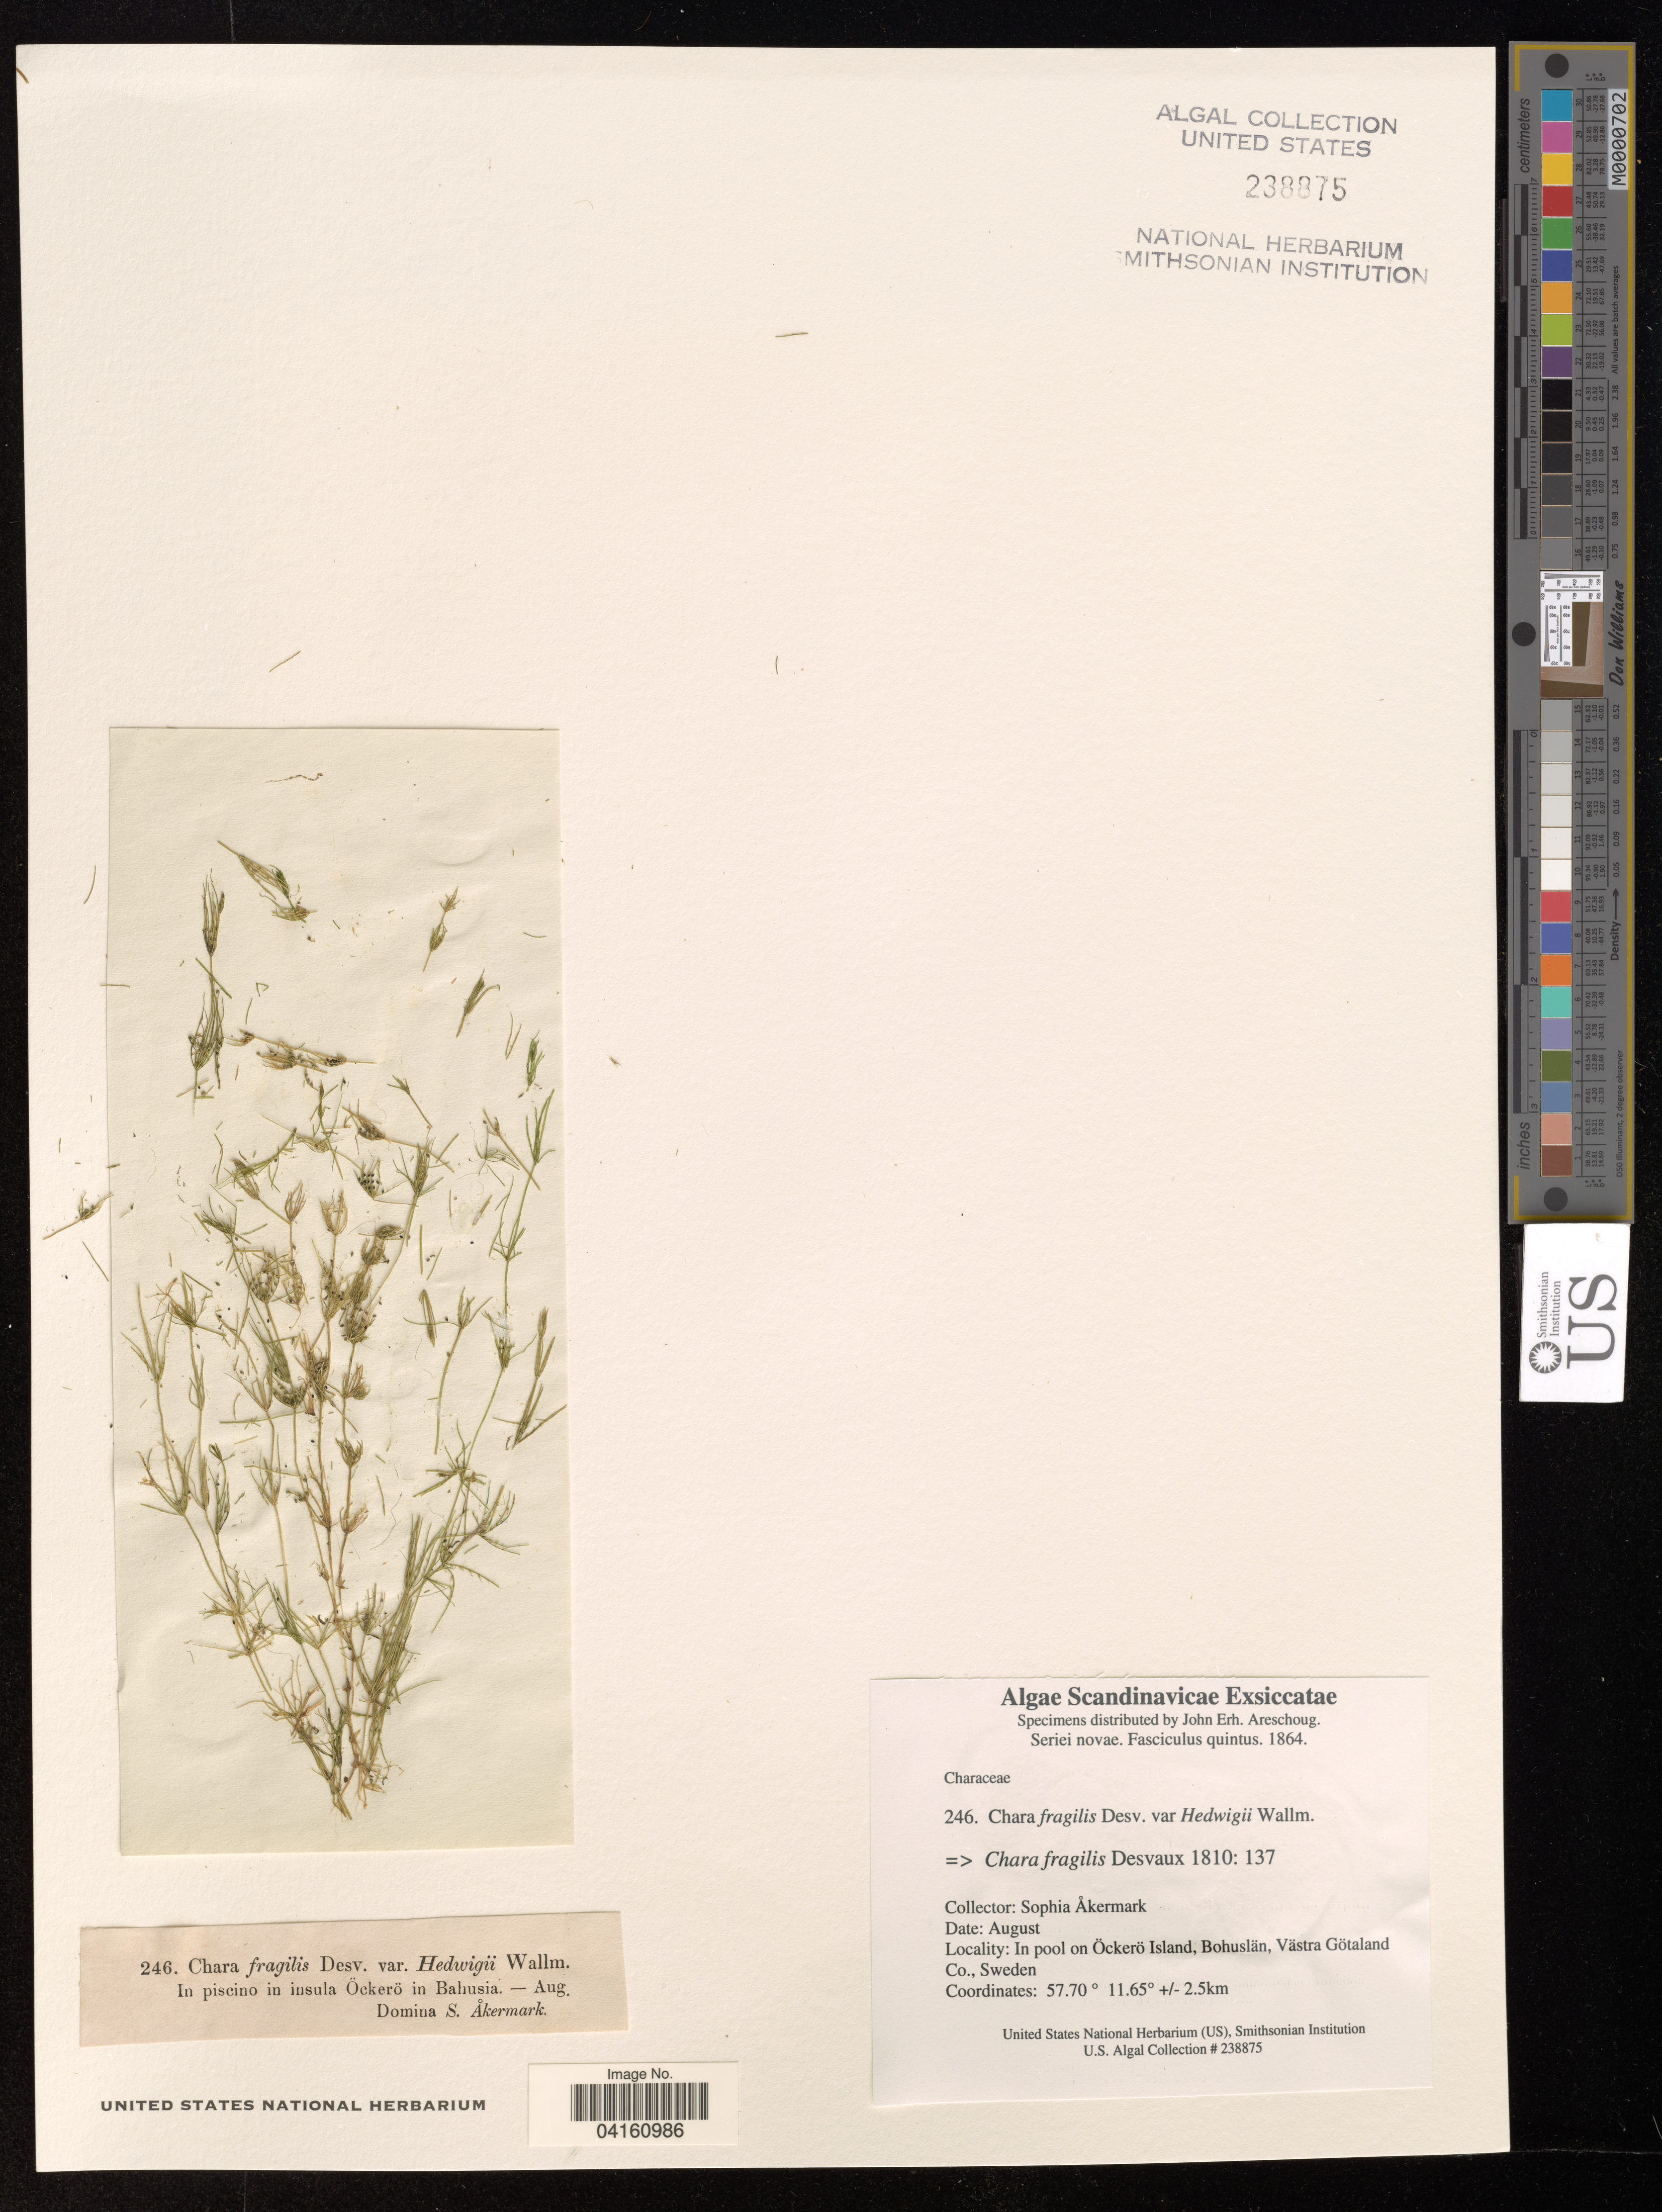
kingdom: Plantae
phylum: Charophyta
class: Charophyceae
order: Charales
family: Characeae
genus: Chara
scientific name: Chara globularis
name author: Thuiller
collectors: S. Akermark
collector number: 246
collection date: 1864-08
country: Sweden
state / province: Västra Götaland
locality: in pool on Ockero Island, Bohuslan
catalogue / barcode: US 238875